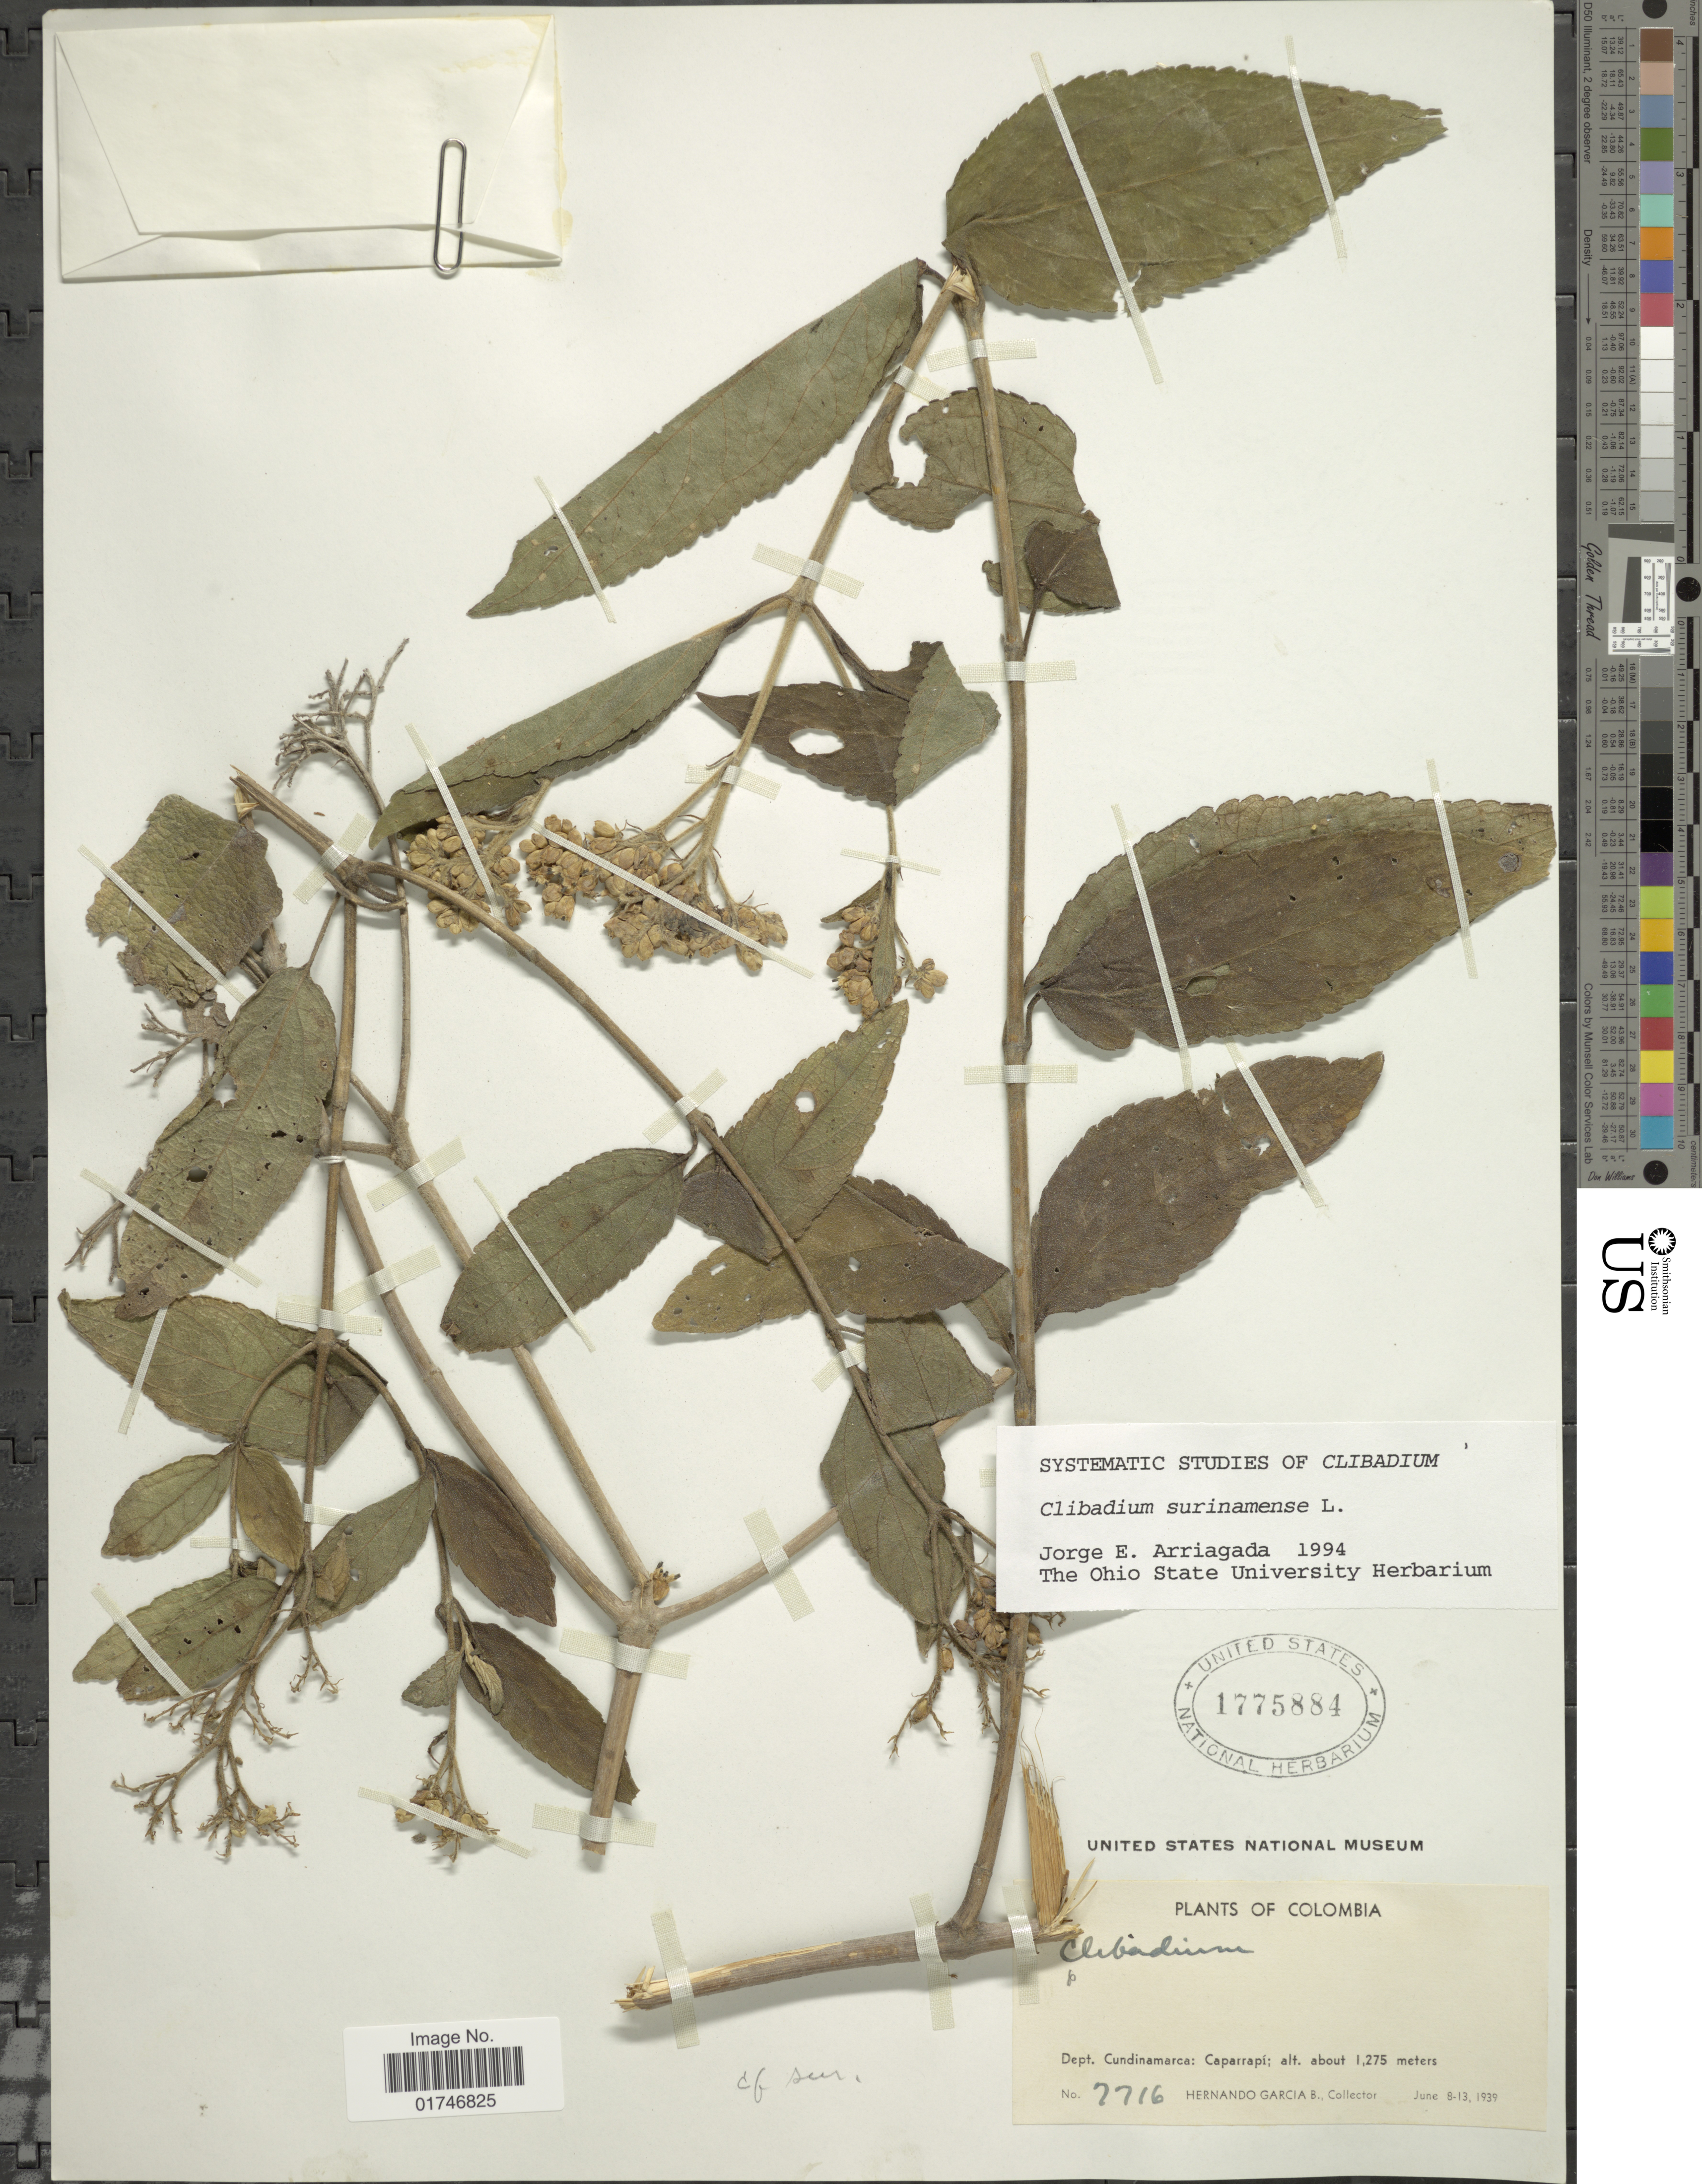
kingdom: Plantae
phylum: Tracheophyta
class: Magnoliopsida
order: Asterales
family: Asteraceae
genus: Clibadium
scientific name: Clibadium surinamense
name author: L.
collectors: H. García Barriga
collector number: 7716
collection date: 1939-06-08/1939-06-13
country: Colombia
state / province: Cundinamarca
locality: Dept. Cundinamarca: Caparrapí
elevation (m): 1275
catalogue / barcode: US 1775884